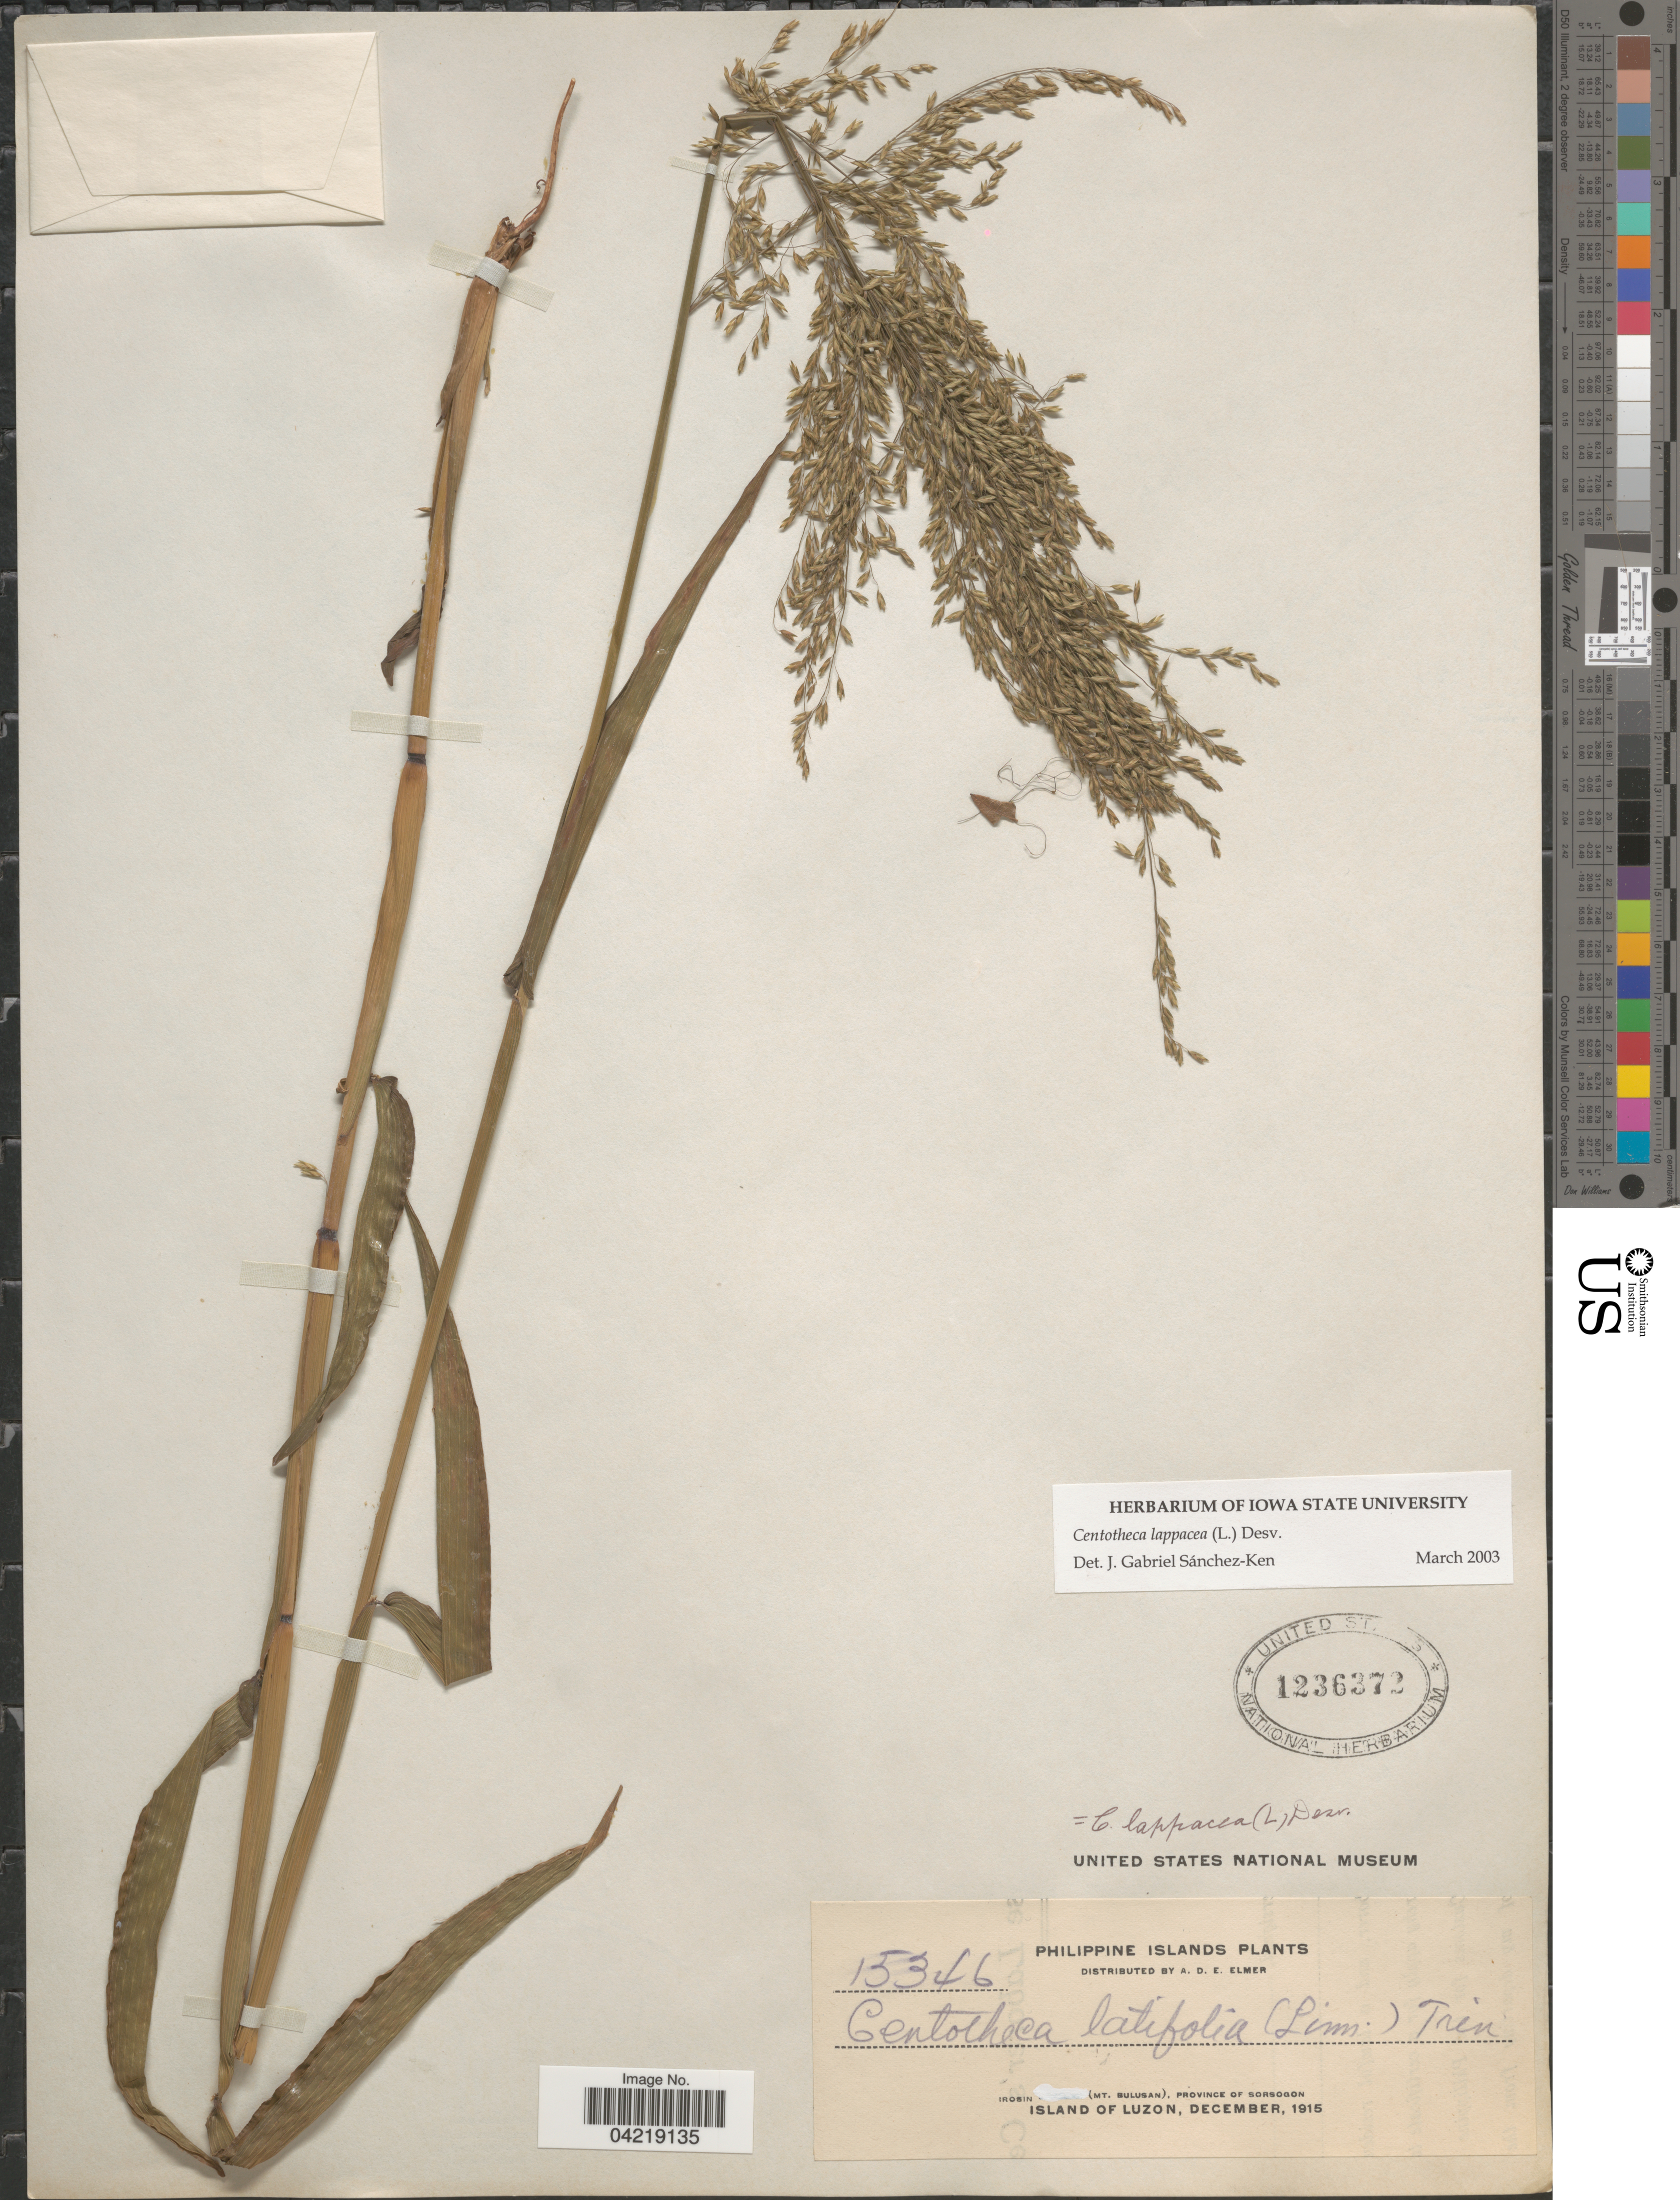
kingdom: Plantae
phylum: Tracheophyta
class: Liliopsida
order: Poales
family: Poaceae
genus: Centotheca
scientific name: Centotheca lappacea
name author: (L.) Desv.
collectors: A. D. E. Elmer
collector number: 15346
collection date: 1915-12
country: Philippines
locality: Philippine Islands. Irosin (Mt. Bulusan), Province of Sorsogon, Island of Luzon.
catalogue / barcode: US 1236372